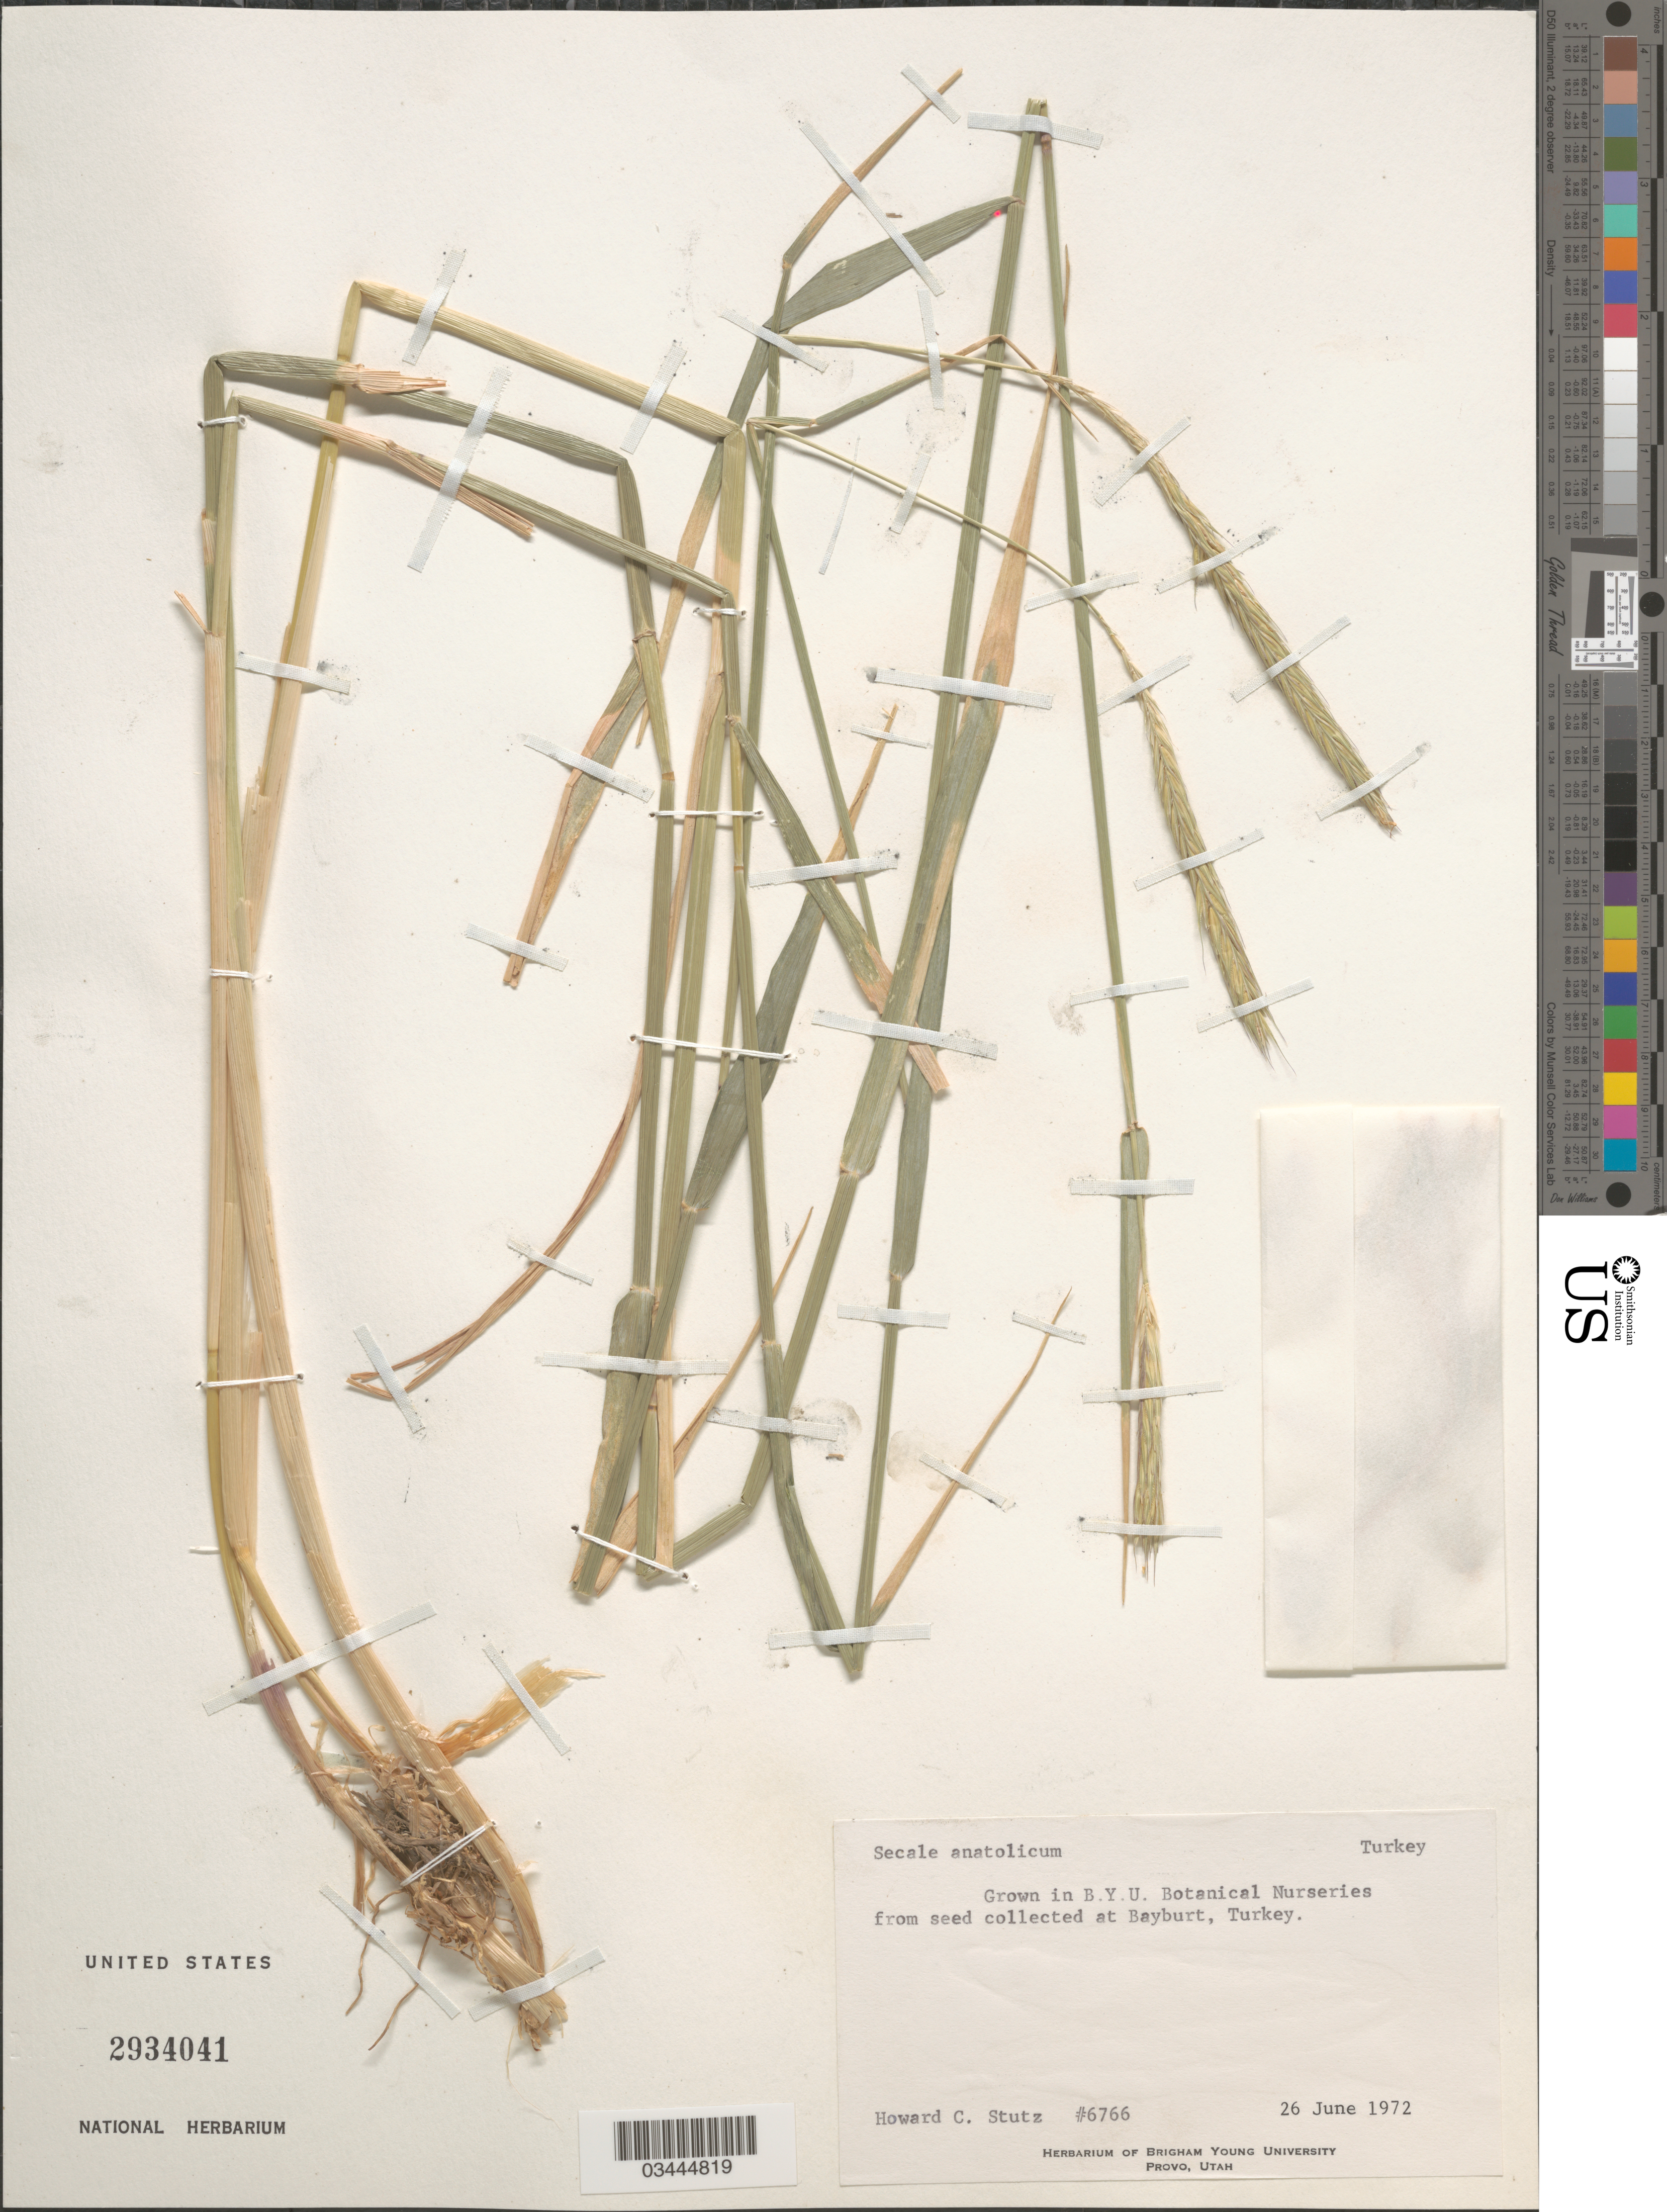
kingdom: Plantae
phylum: Tracheophyta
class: Liliopsida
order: Poales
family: Poaceae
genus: Secale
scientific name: Secale anatolicum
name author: Boiss.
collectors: H. Stutz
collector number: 6766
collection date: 1972-06-26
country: United States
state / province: Utah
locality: In B.Y.U. Botanical Nurseries.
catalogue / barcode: US 2934041